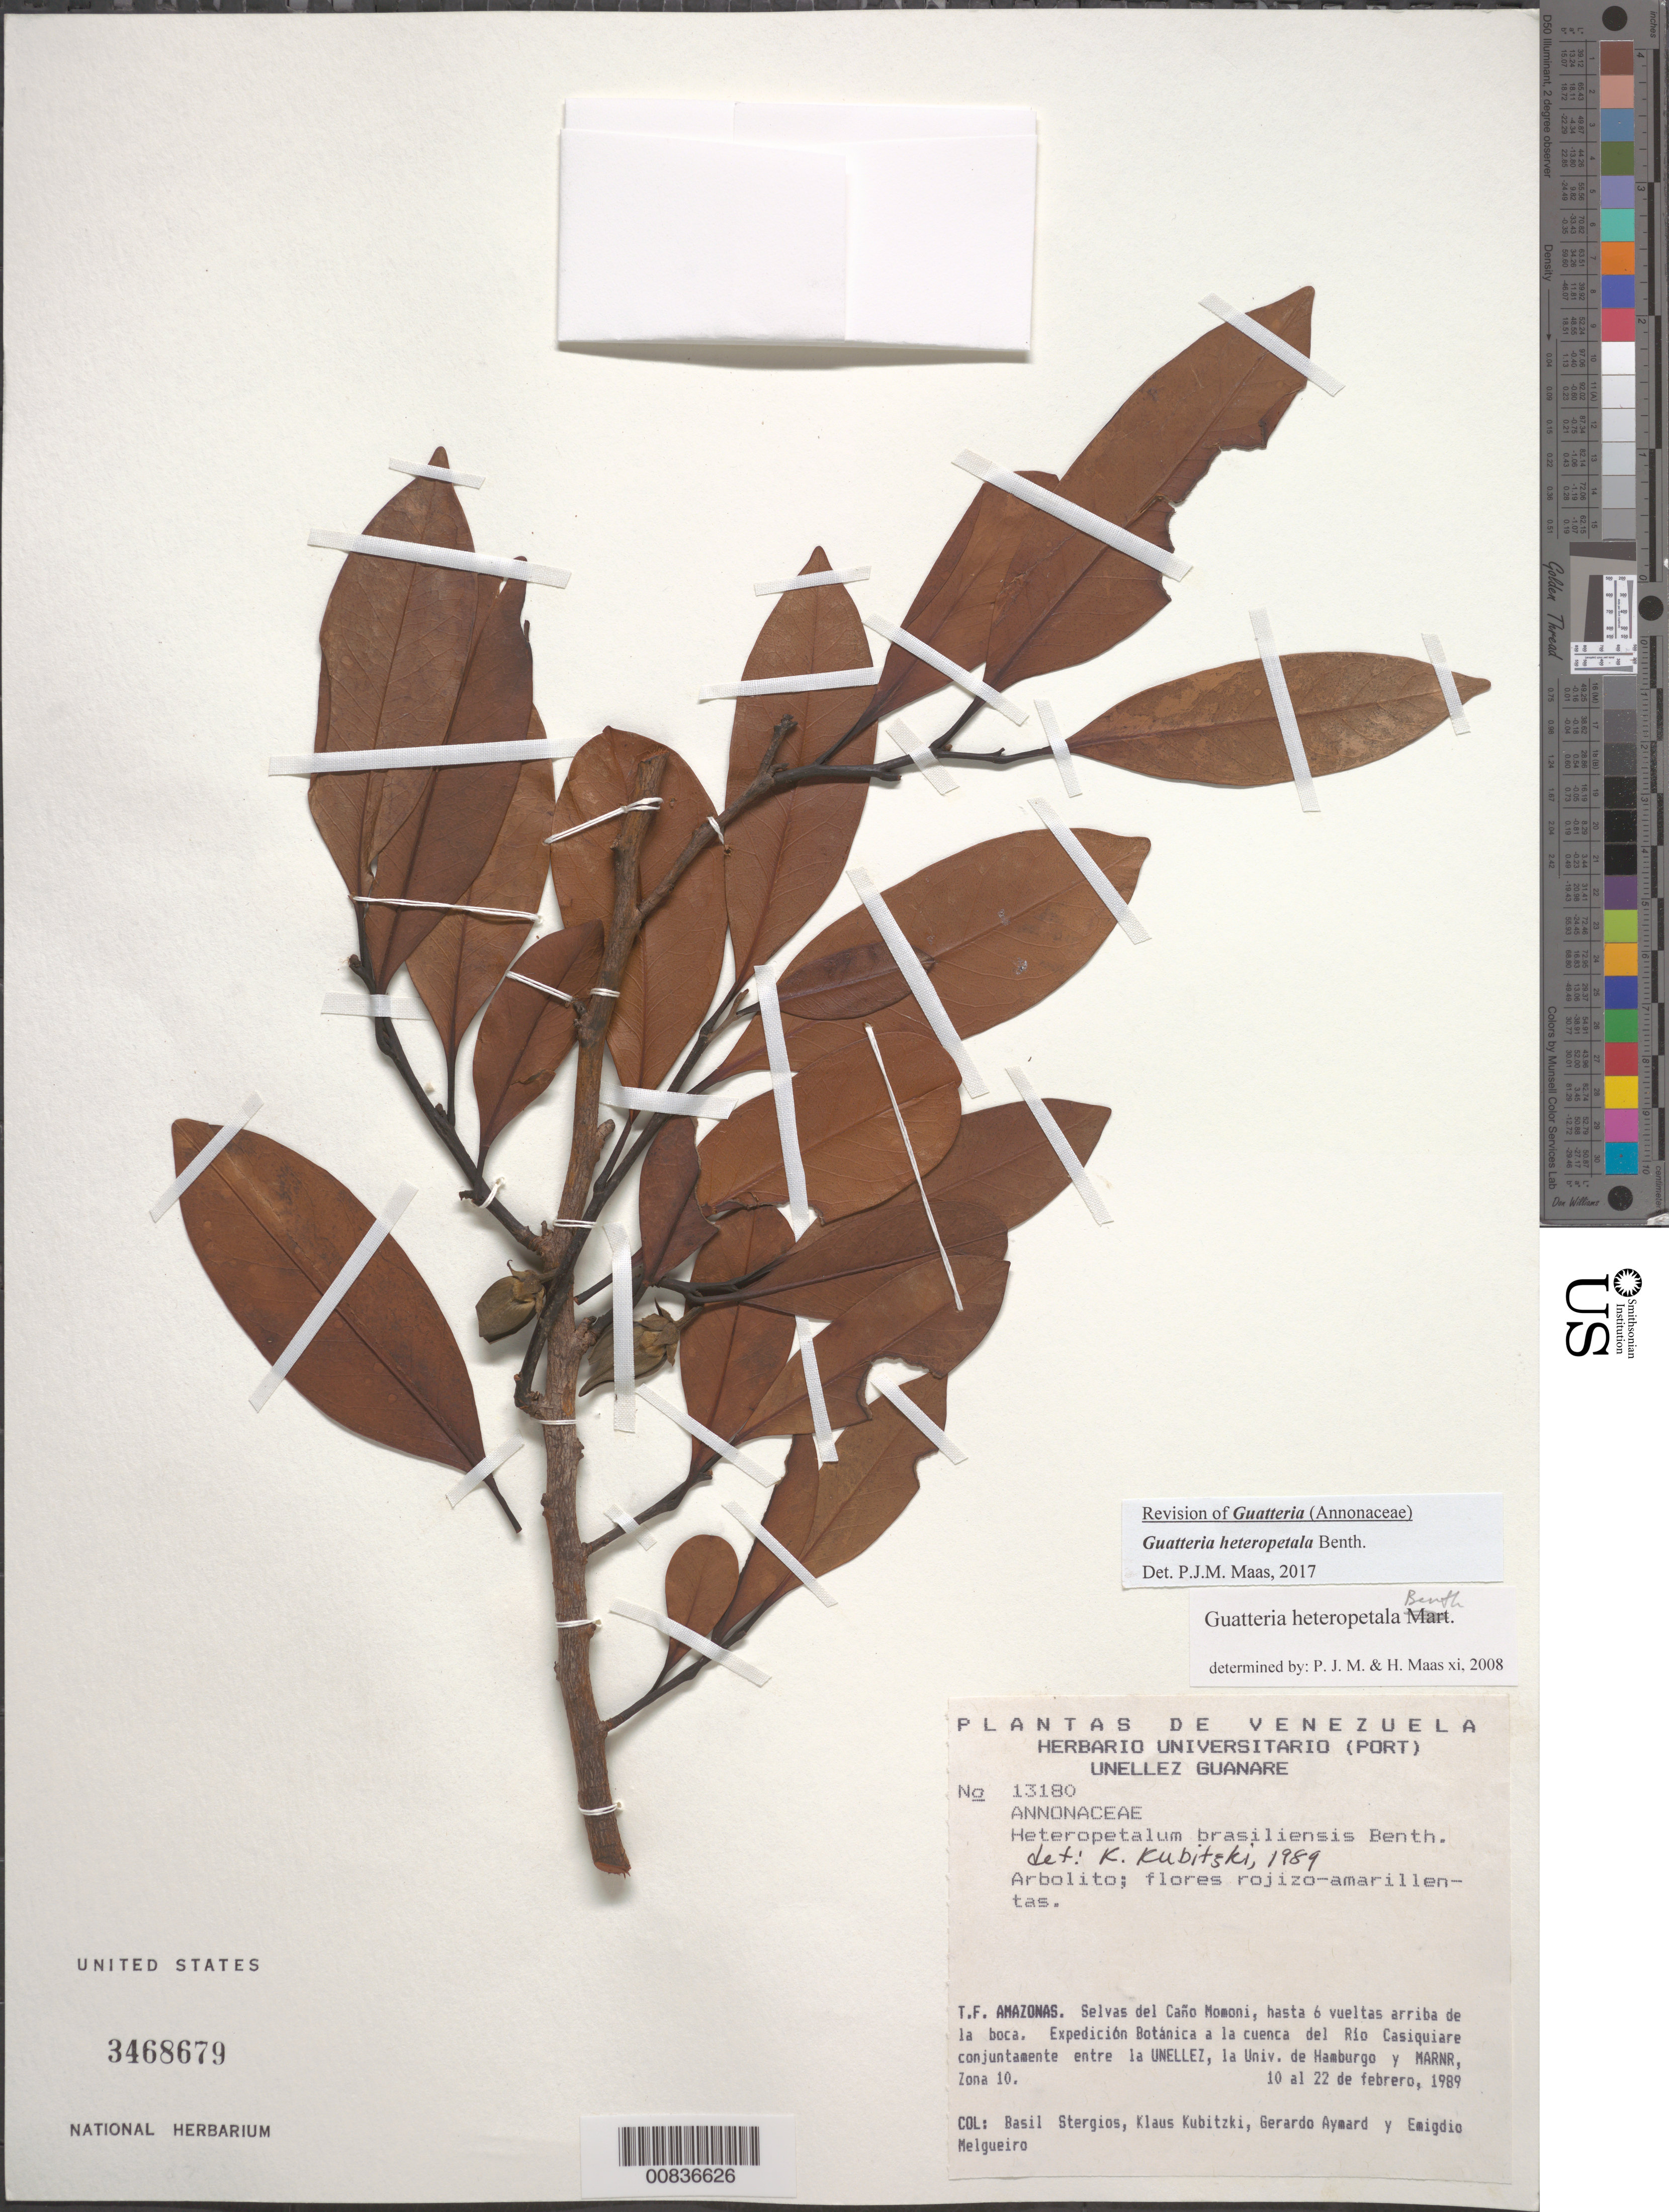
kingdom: Plantae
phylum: Tracheophyta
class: Magnoliopsida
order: Magnoliales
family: Annonaceae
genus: Guatteria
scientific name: Guatteria heteropetala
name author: Benth.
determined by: Maas, Paul J.; Maas, H.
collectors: B. G. Stergios, K. Kubitzki, G. A. Aymard & E. Melgueiro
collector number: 13180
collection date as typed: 10-Feb-89 to 22-Feb-89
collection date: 1989-02-10/1989-02-22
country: Venezuela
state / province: Amazonas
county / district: Río Negro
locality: Río Casiquiare, Caño Momoni, 6 vueltas arriba de la boca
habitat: Selvas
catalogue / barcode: US 3468679